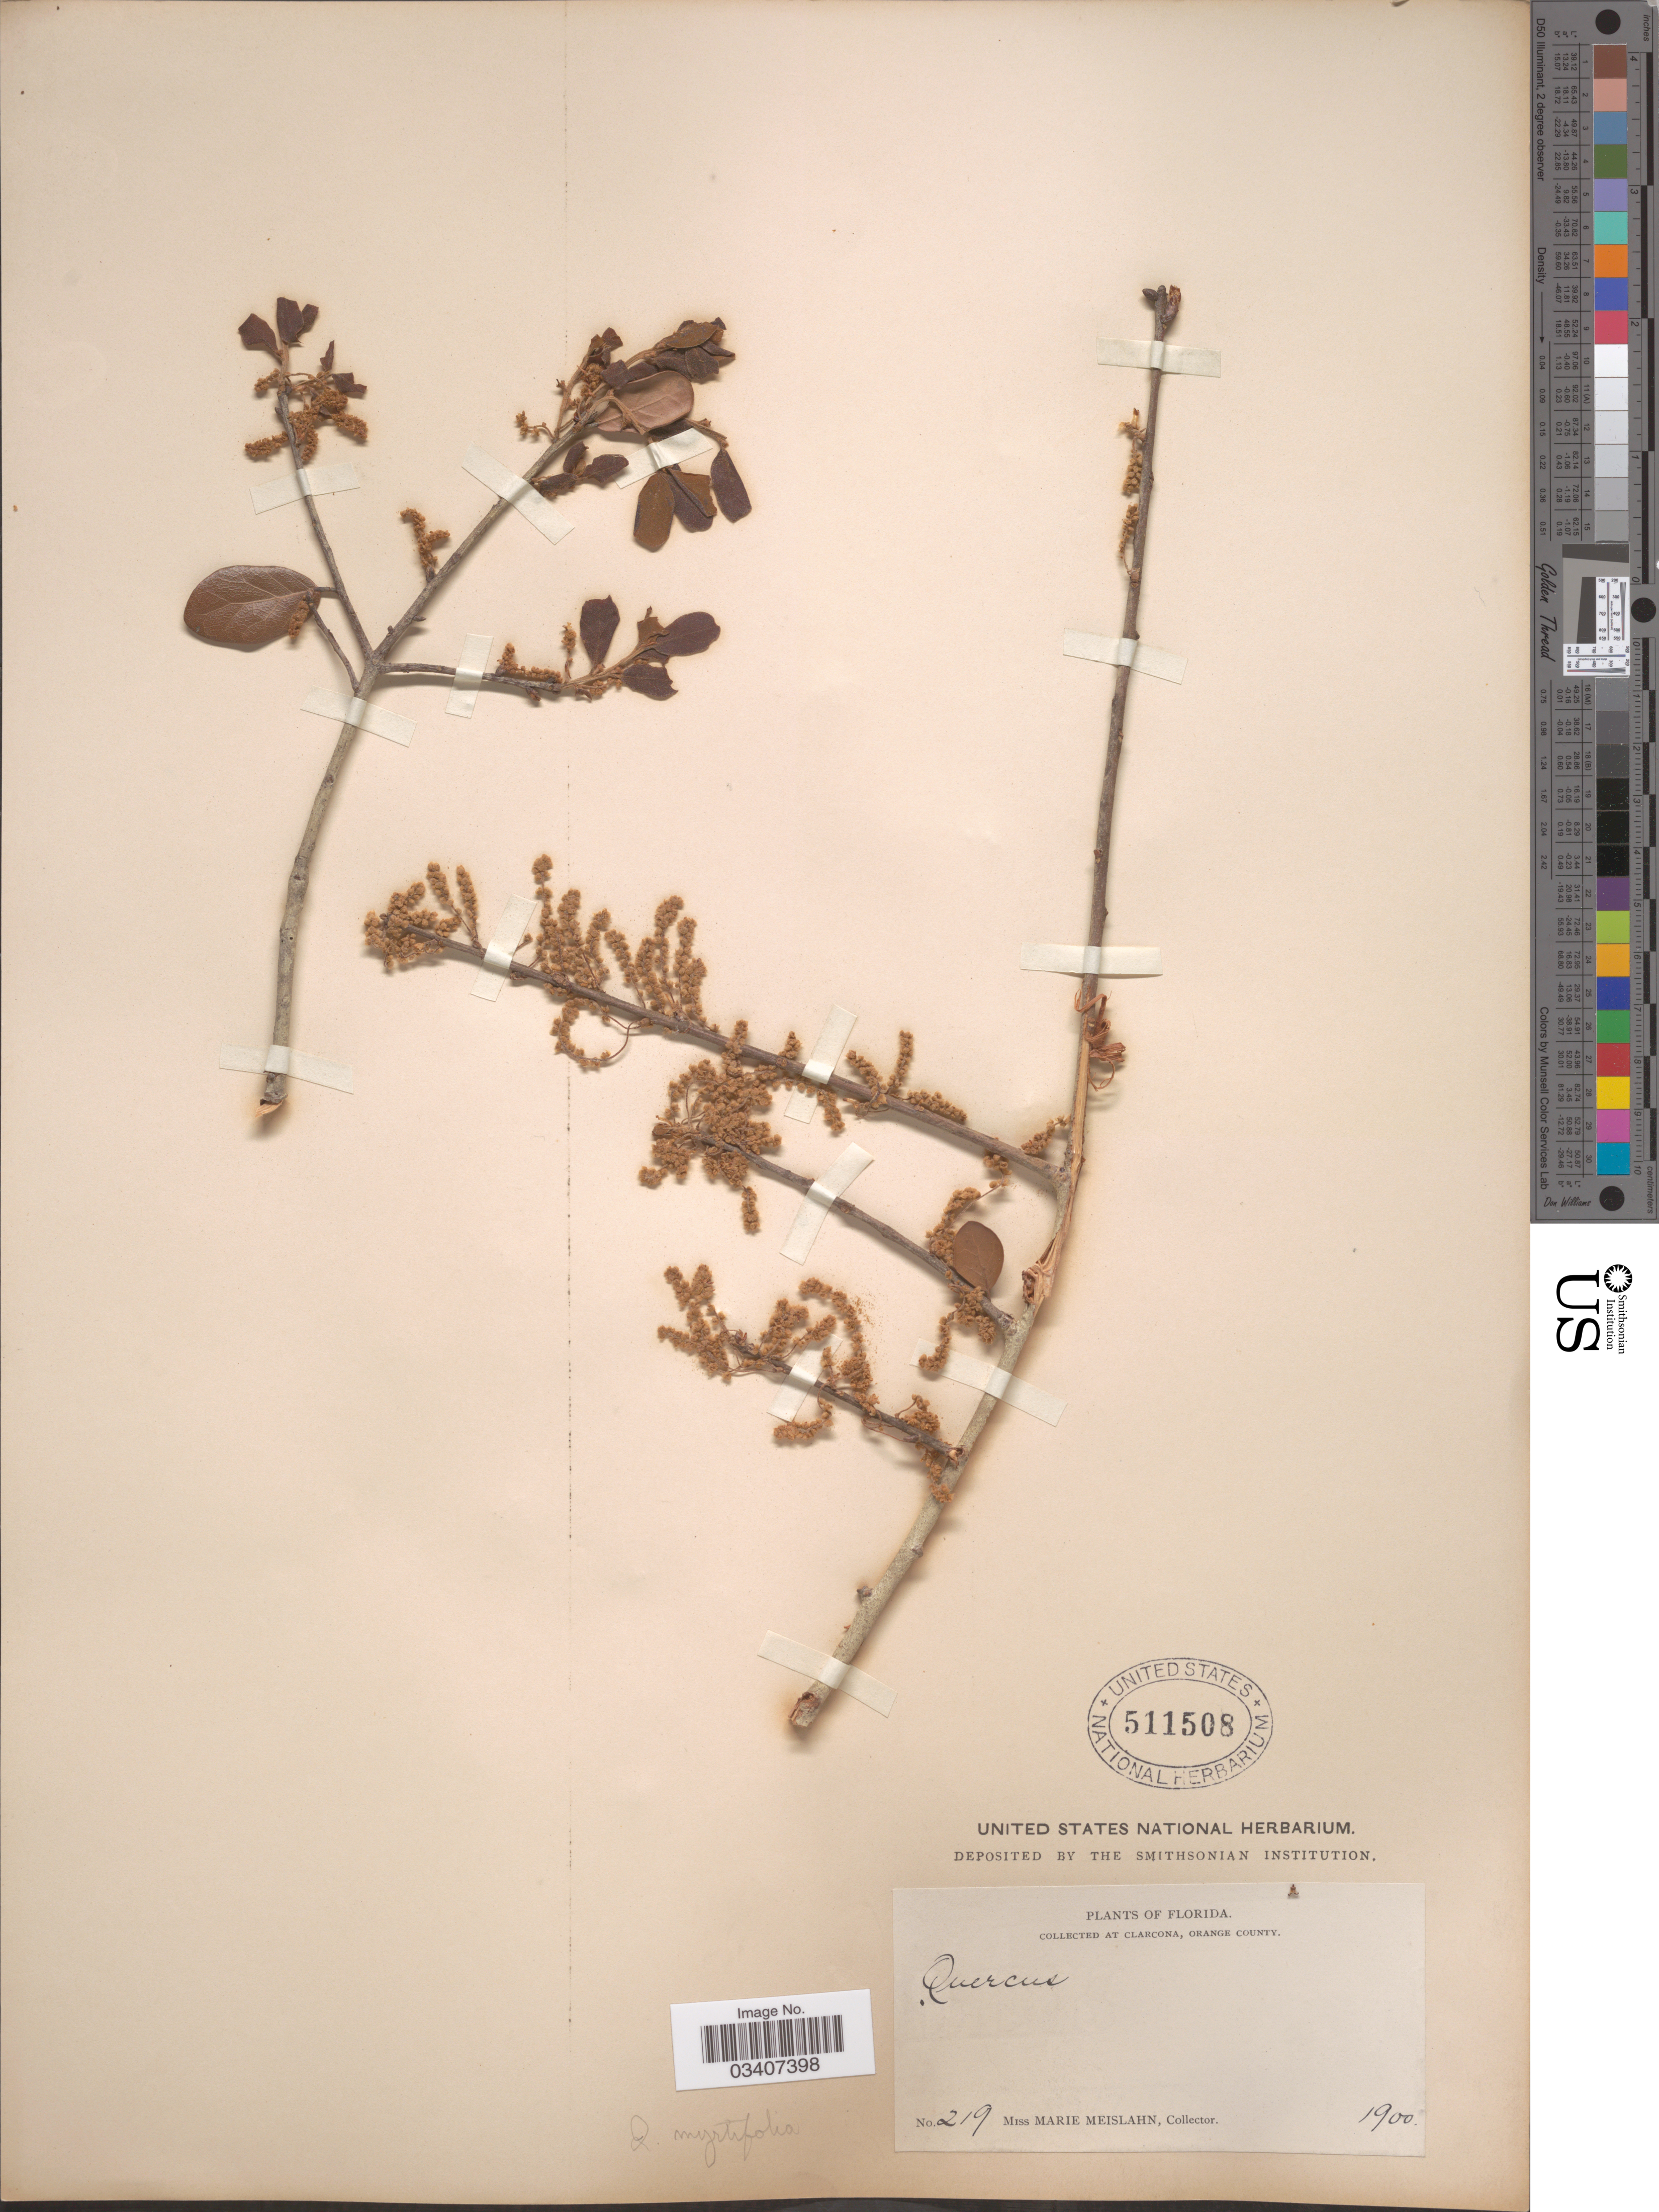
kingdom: Plantae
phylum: Tracheophyta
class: Magnoliopsida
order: Fagales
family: Fagaceae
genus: Quercus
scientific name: Quercus myrtifolia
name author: Willd.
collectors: M. Meislahn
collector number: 219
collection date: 1900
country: United States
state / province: Florida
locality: Clarcona, Orange County.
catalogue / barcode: US 511508